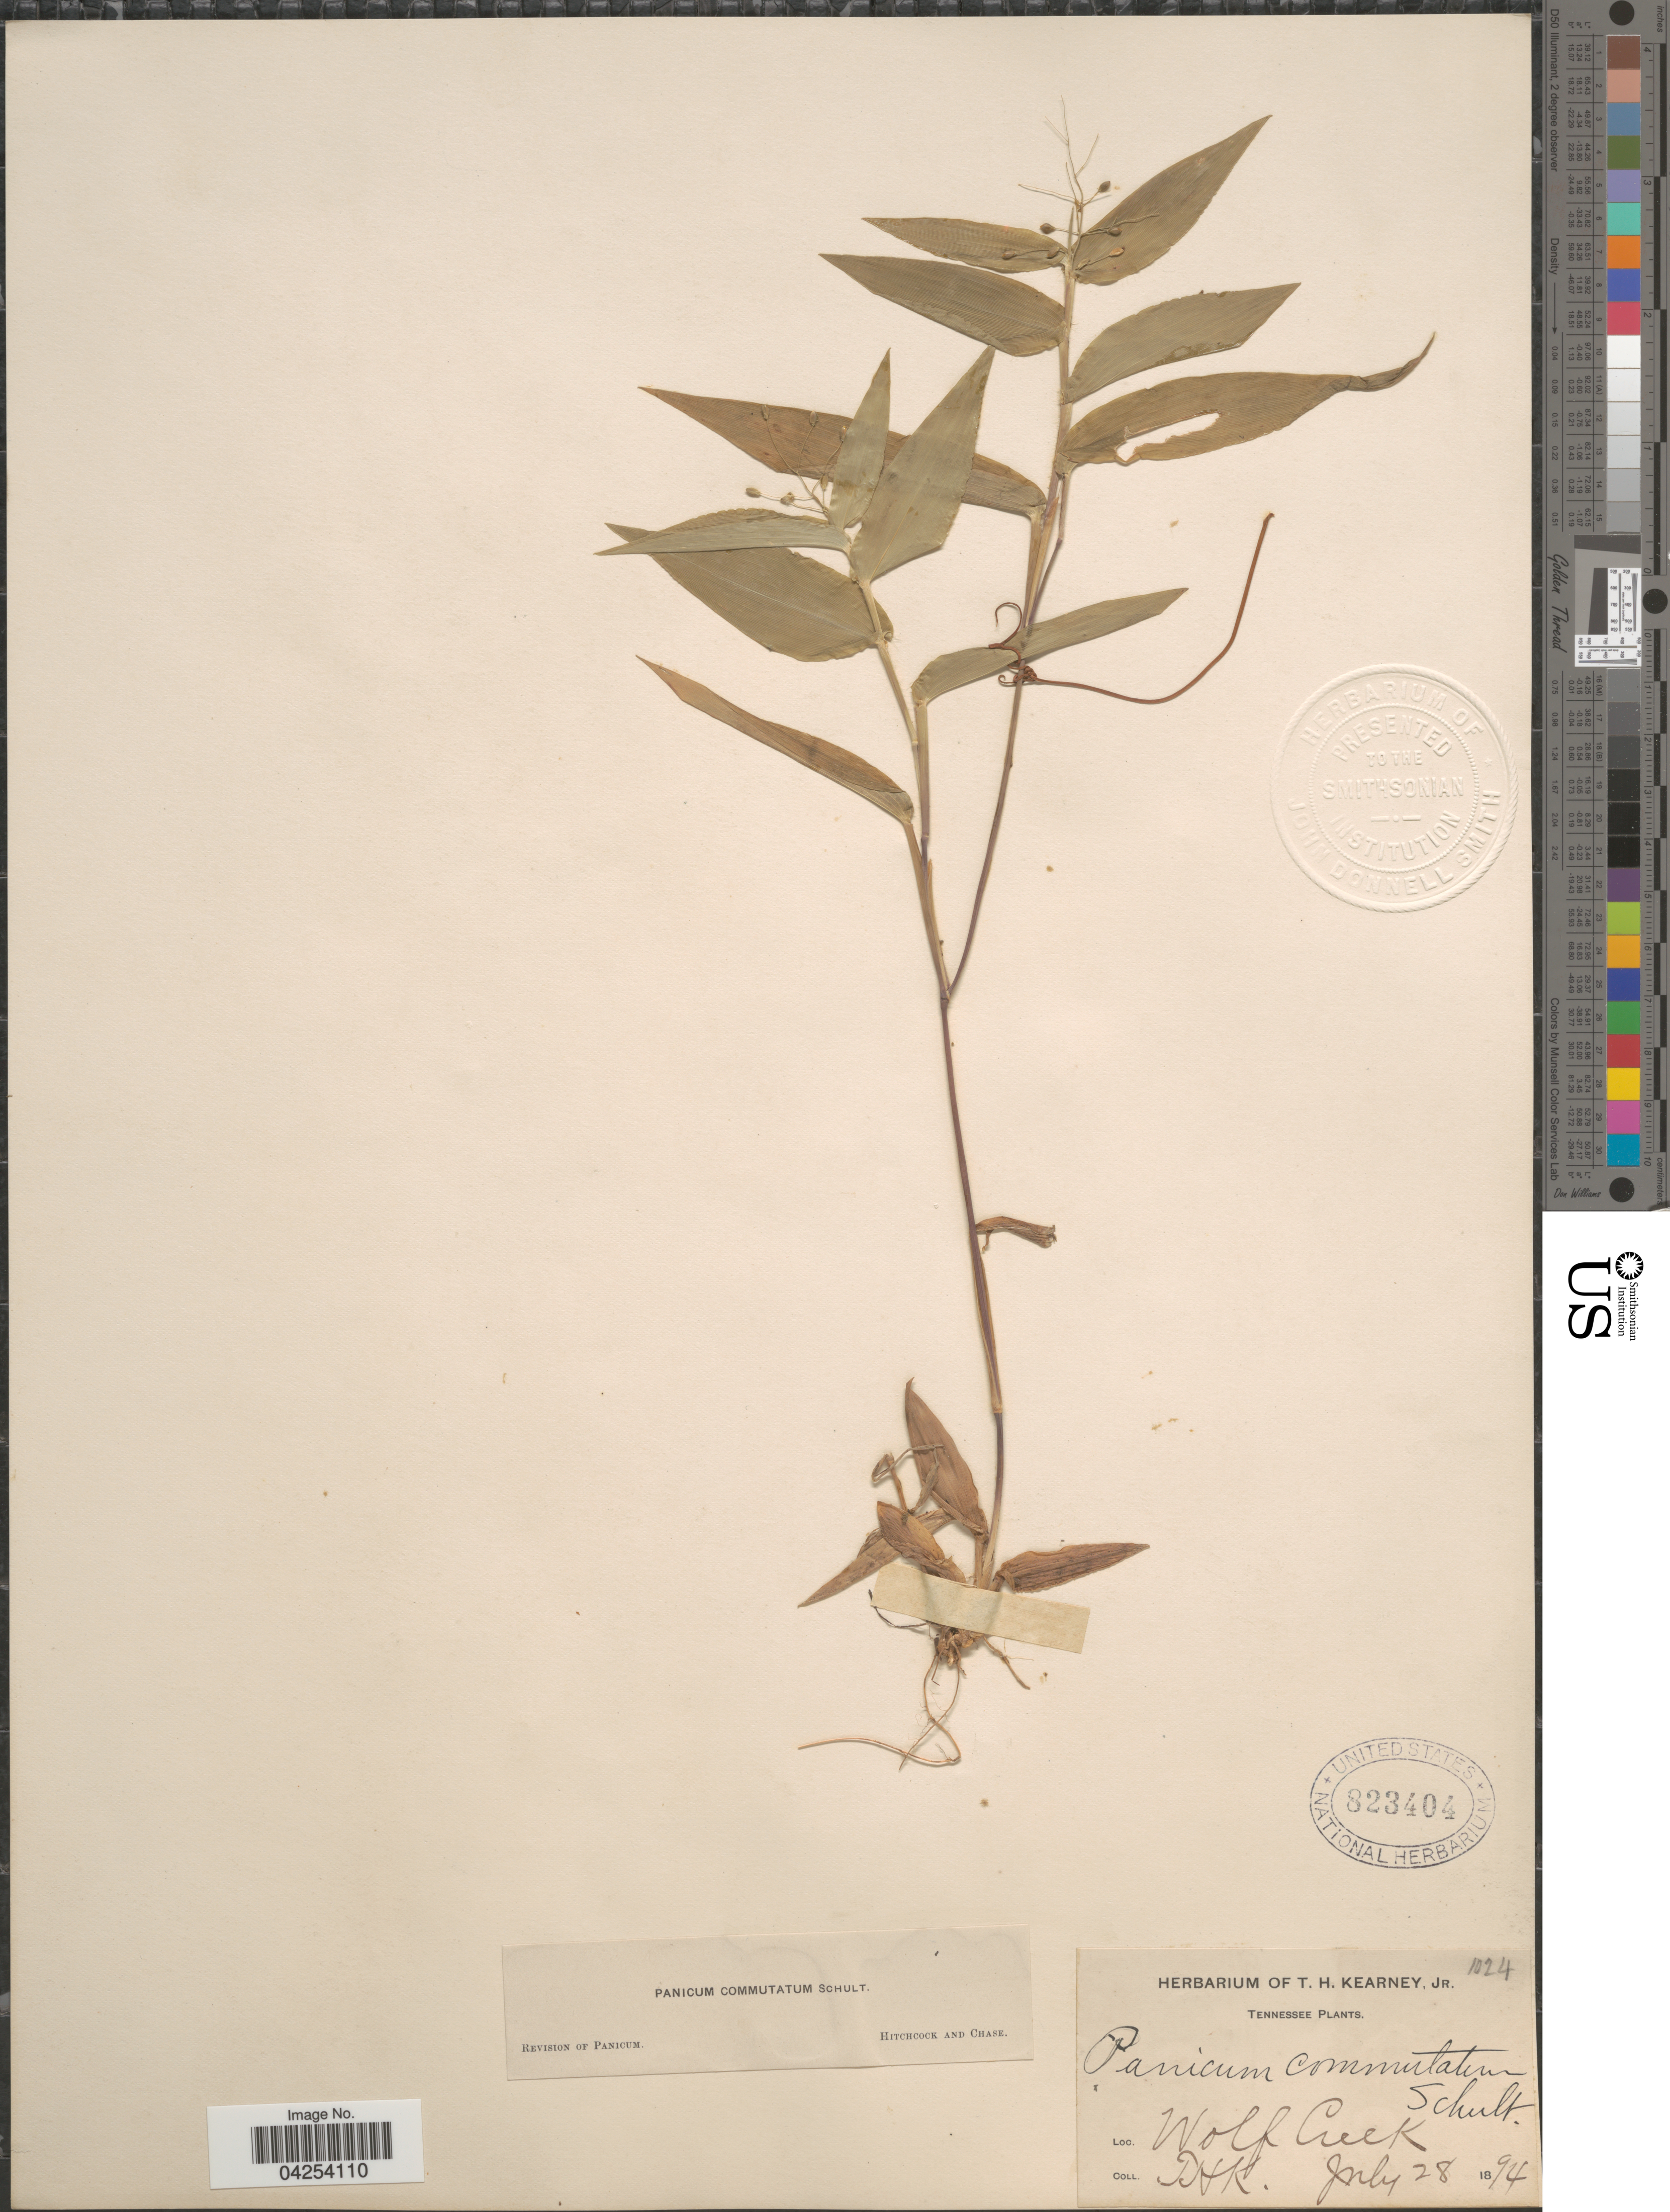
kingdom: Plantae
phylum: Tracheophyta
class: Liliopsida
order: Poales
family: Poaceae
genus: Dichanthelium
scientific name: Dichanthelium commutatum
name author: (Schult.) Gould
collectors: T. H. Kearney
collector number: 1024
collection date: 1894-07-28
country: United States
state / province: Tennessee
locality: Wolf Creek.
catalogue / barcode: US 823404